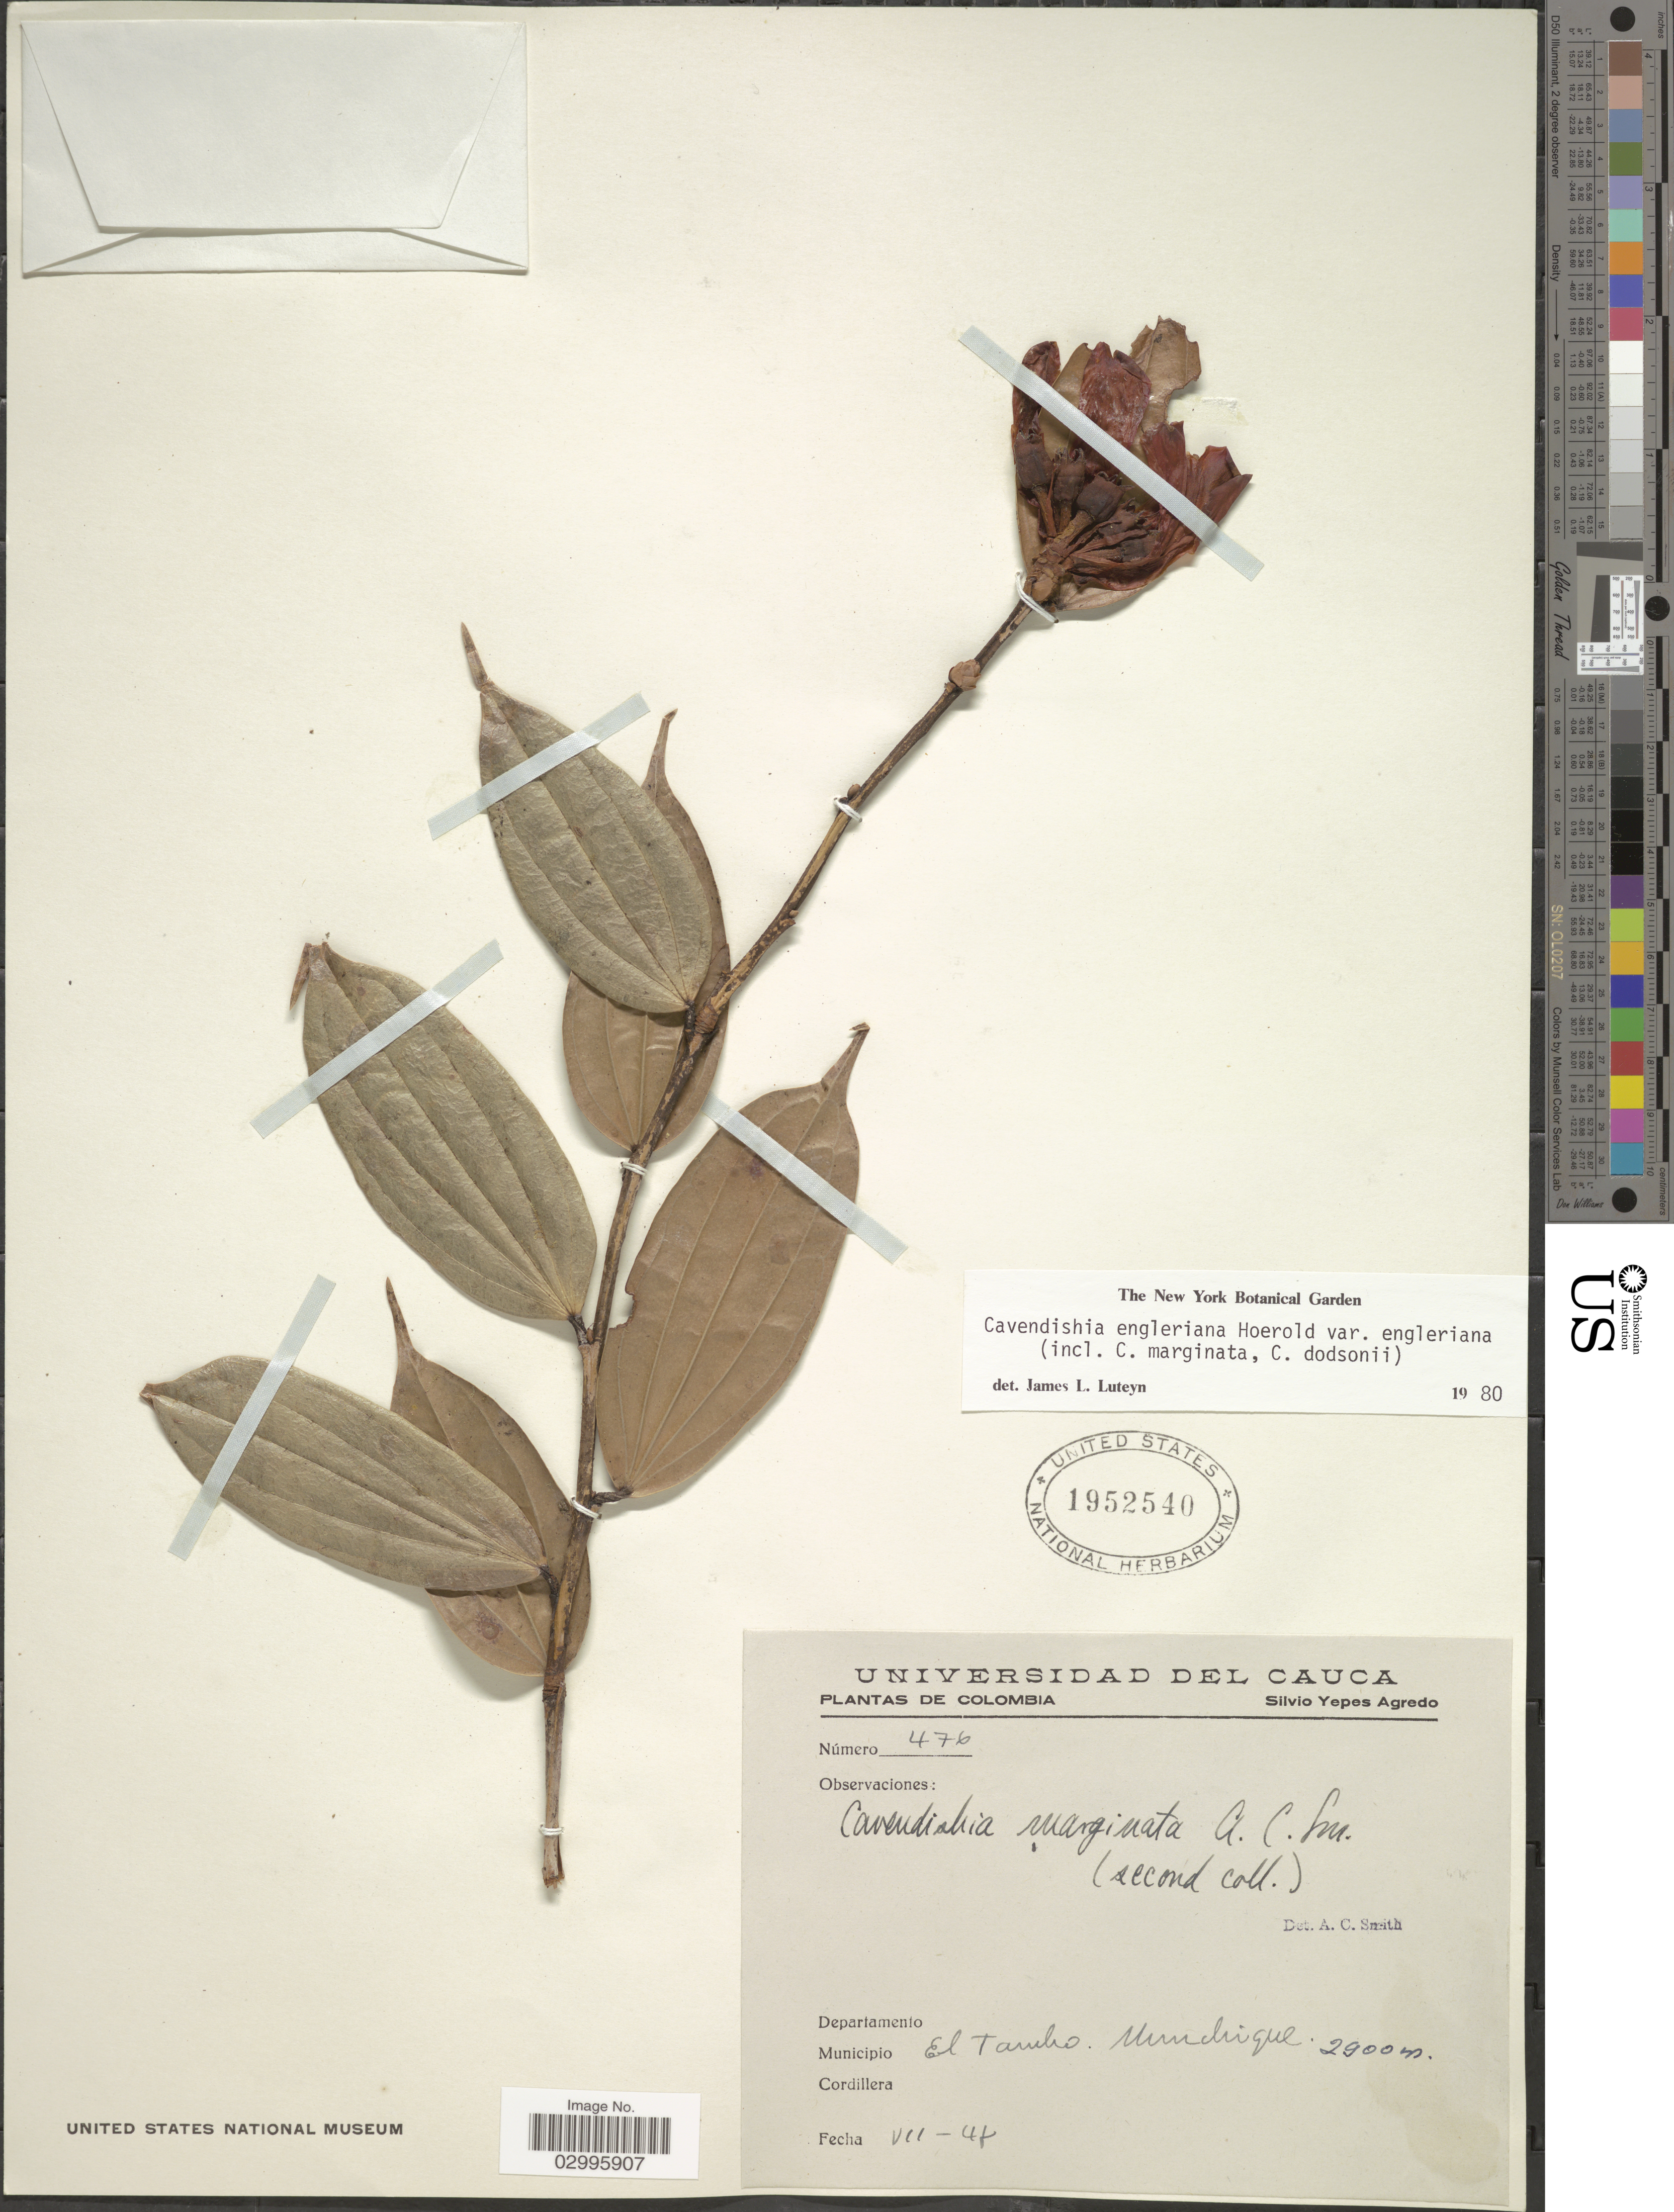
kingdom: Plantae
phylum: Tracheophyta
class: Magnoliopsida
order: Ericales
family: Ericaceae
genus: Cavendishia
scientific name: Cavendishia engleriana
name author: Hoerold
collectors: S. Yepes-Agredo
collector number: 476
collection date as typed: Transcribed d/m/y: /7/48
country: Colombia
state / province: Cauca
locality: Municipio El Tambo. Munchique.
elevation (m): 2900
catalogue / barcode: US 1952540